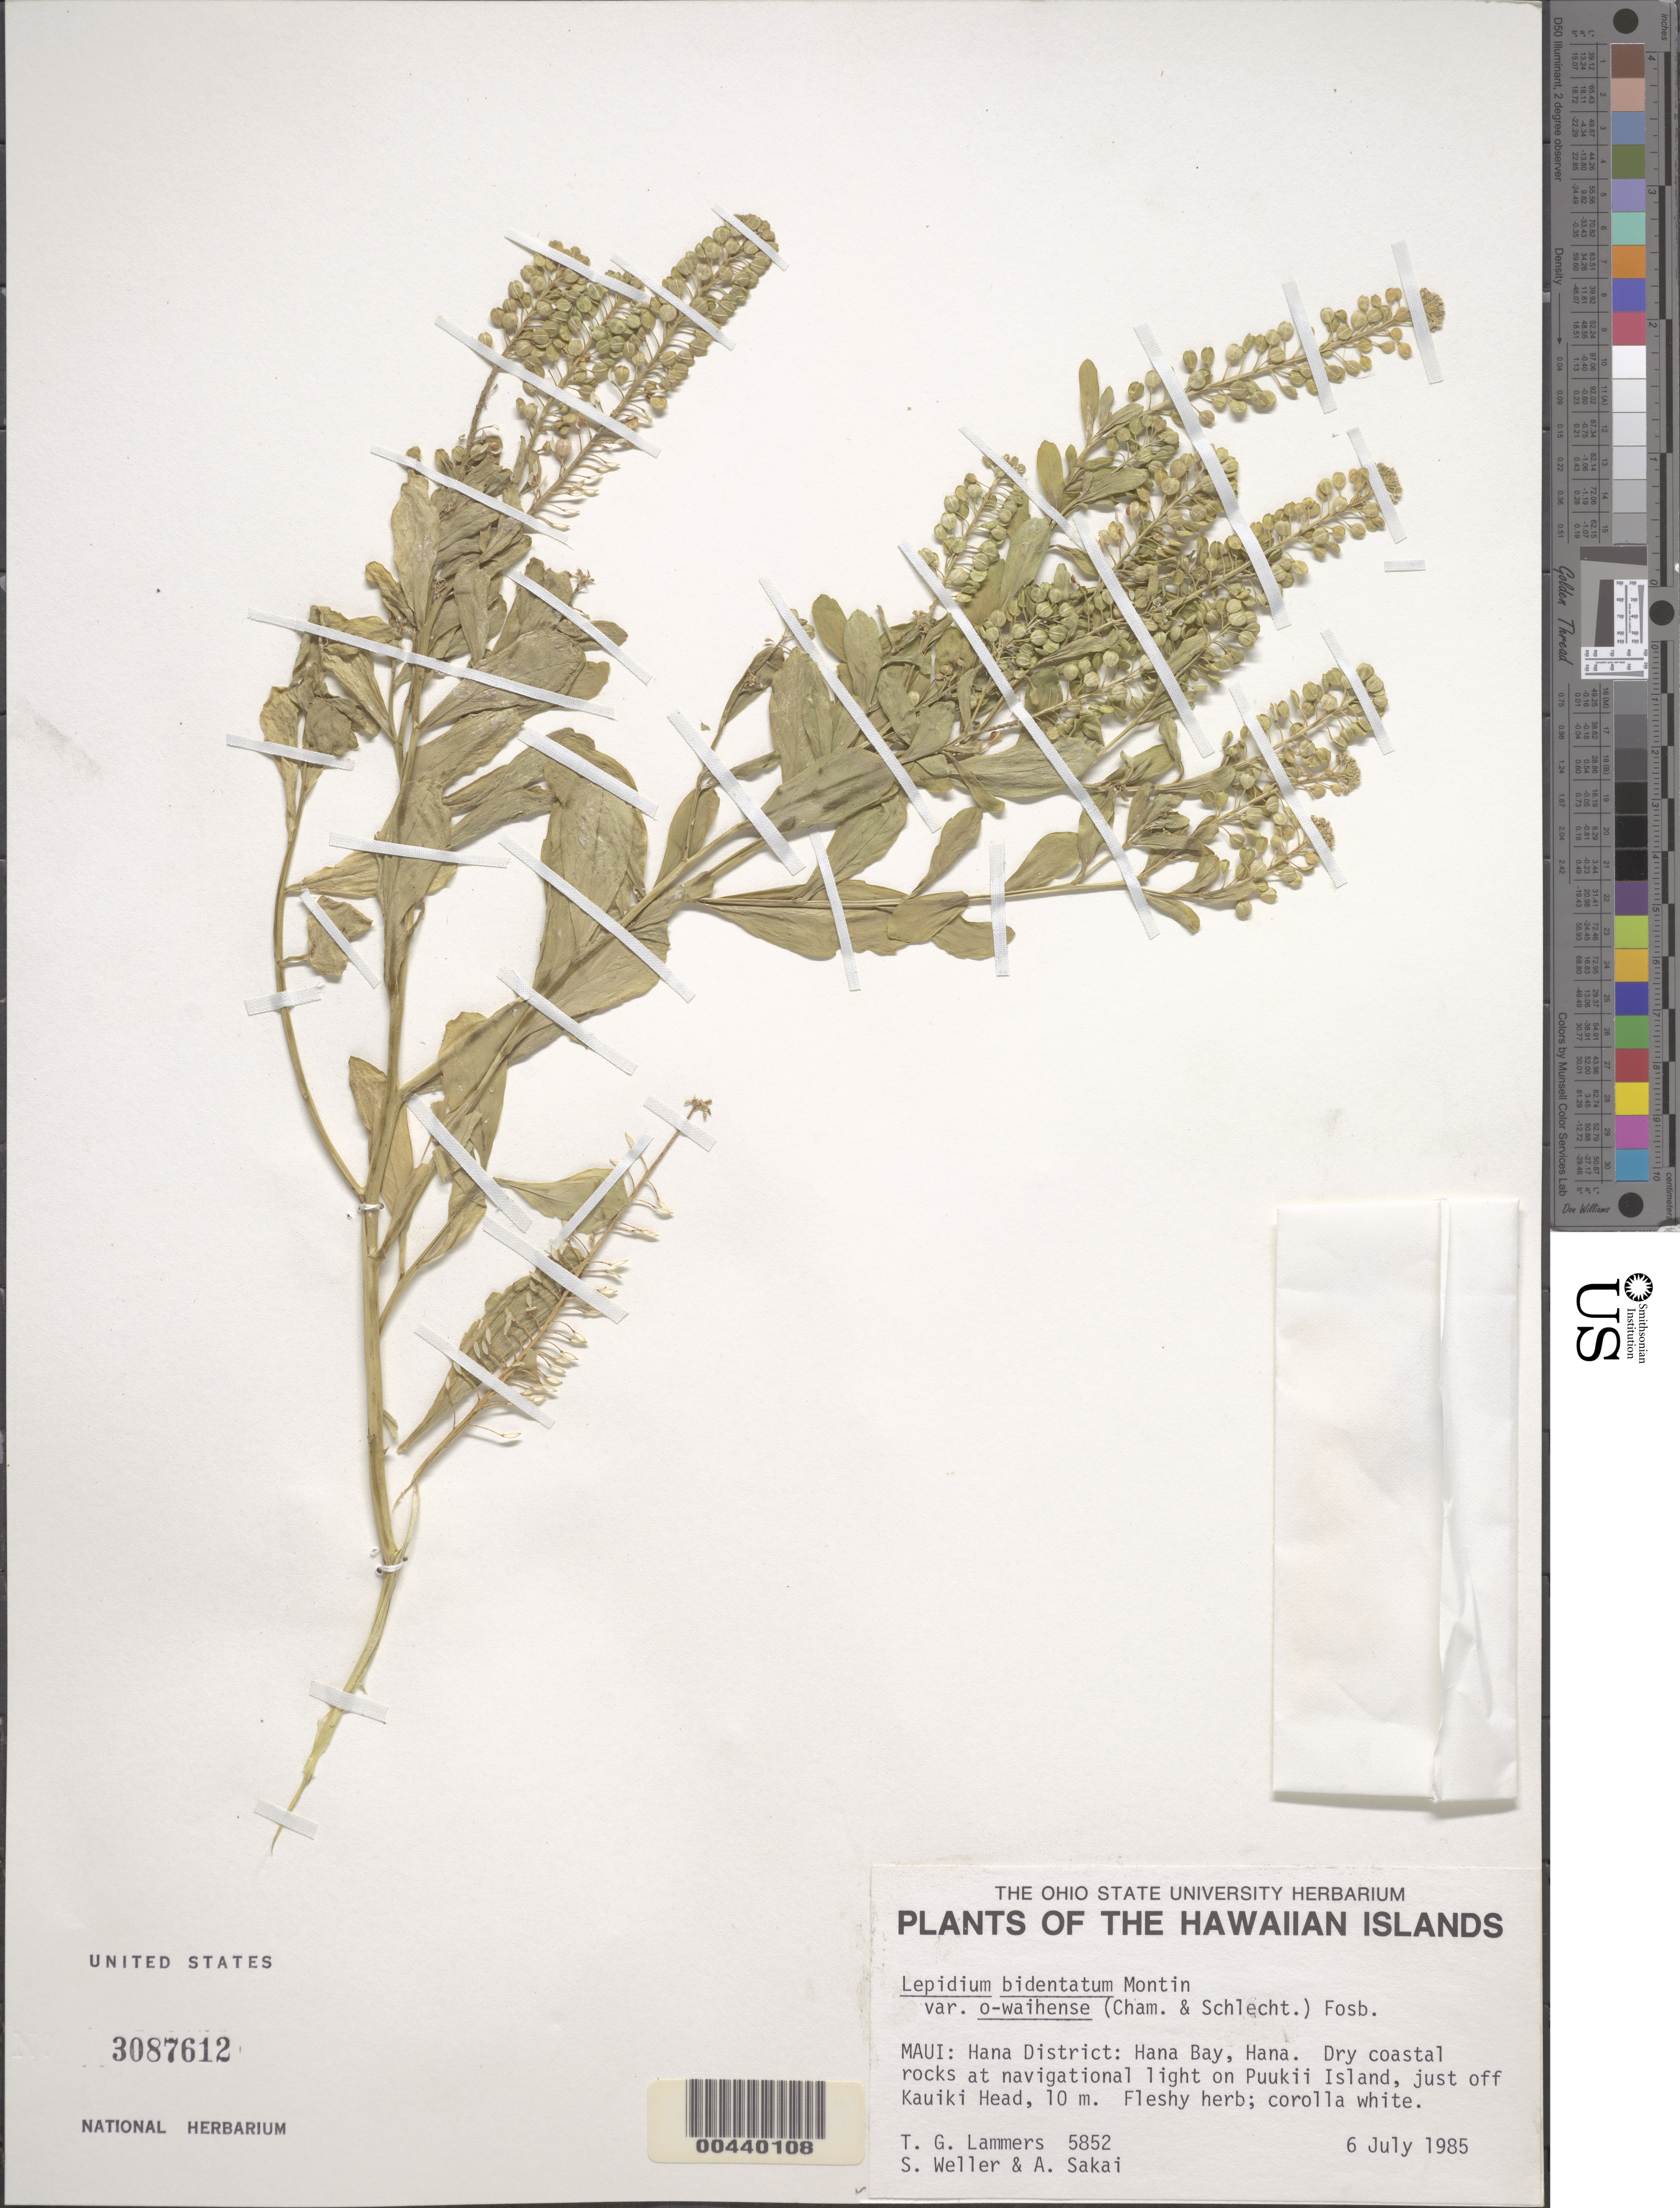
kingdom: Plantae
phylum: Tracheophyta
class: Magnoliopsida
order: Brassicales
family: Brassicaceae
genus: Lepidium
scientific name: Lepidium owaihiense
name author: Cham. & Schltdl.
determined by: Al-Shehbaz, I. A., (MO), Missouri Botanical Garden (UNITED STATES)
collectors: T. G. Lammers, S. G. Weller & A. Sakai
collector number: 5852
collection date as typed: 6 Jul 1985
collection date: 1985-07-06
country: United States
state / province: Hawaii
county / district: Maui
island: Maui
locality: Hana District, Hana Bay, Hana, rocks at navigational light on Puukii Island, just off Kauiki Head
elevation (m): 10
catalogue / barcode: US 3087612